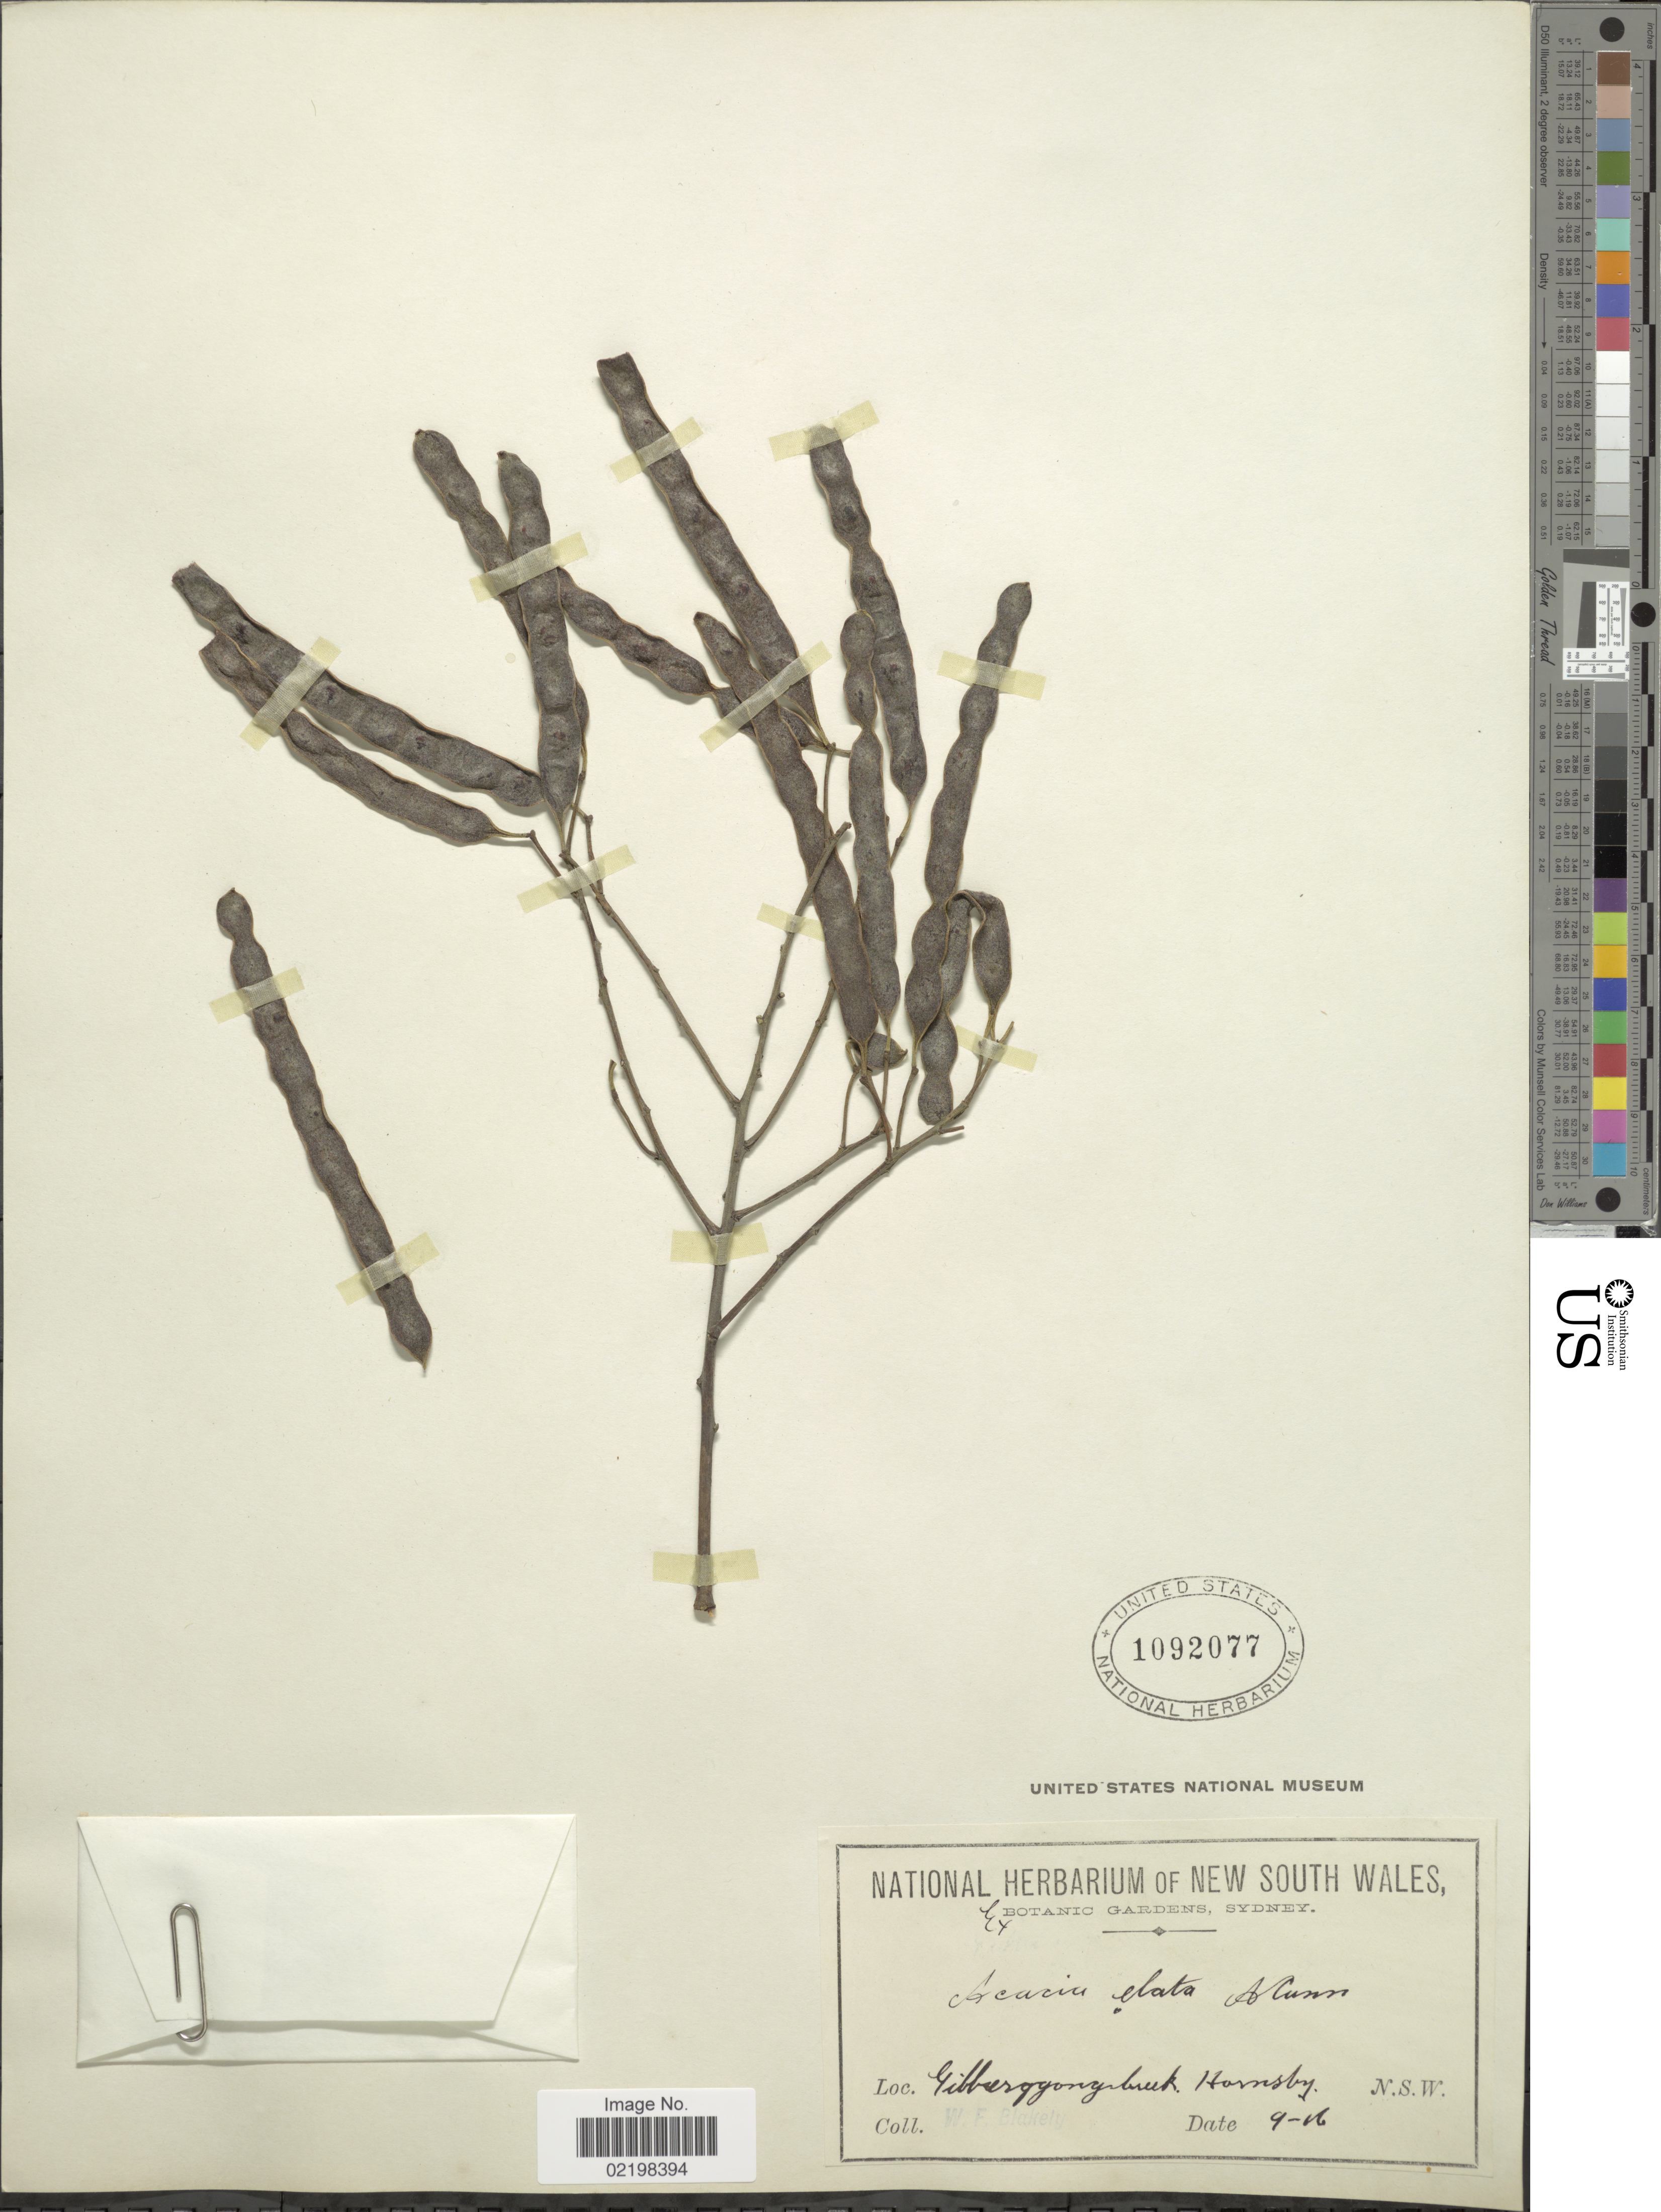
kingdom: Plantae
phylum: Tracheophyta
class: Magnoliopsida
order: Fabales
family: Fabaceae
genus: Acacia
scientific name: Acacia elata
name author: A. Cunn. ex Benth.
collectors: National Herbarium of New South Wales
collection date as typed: Transcribed d/m/y: /9/16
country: Australia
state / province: New South Wales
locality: Gibberagong Creek Hornsby.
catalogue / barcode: US 1092077